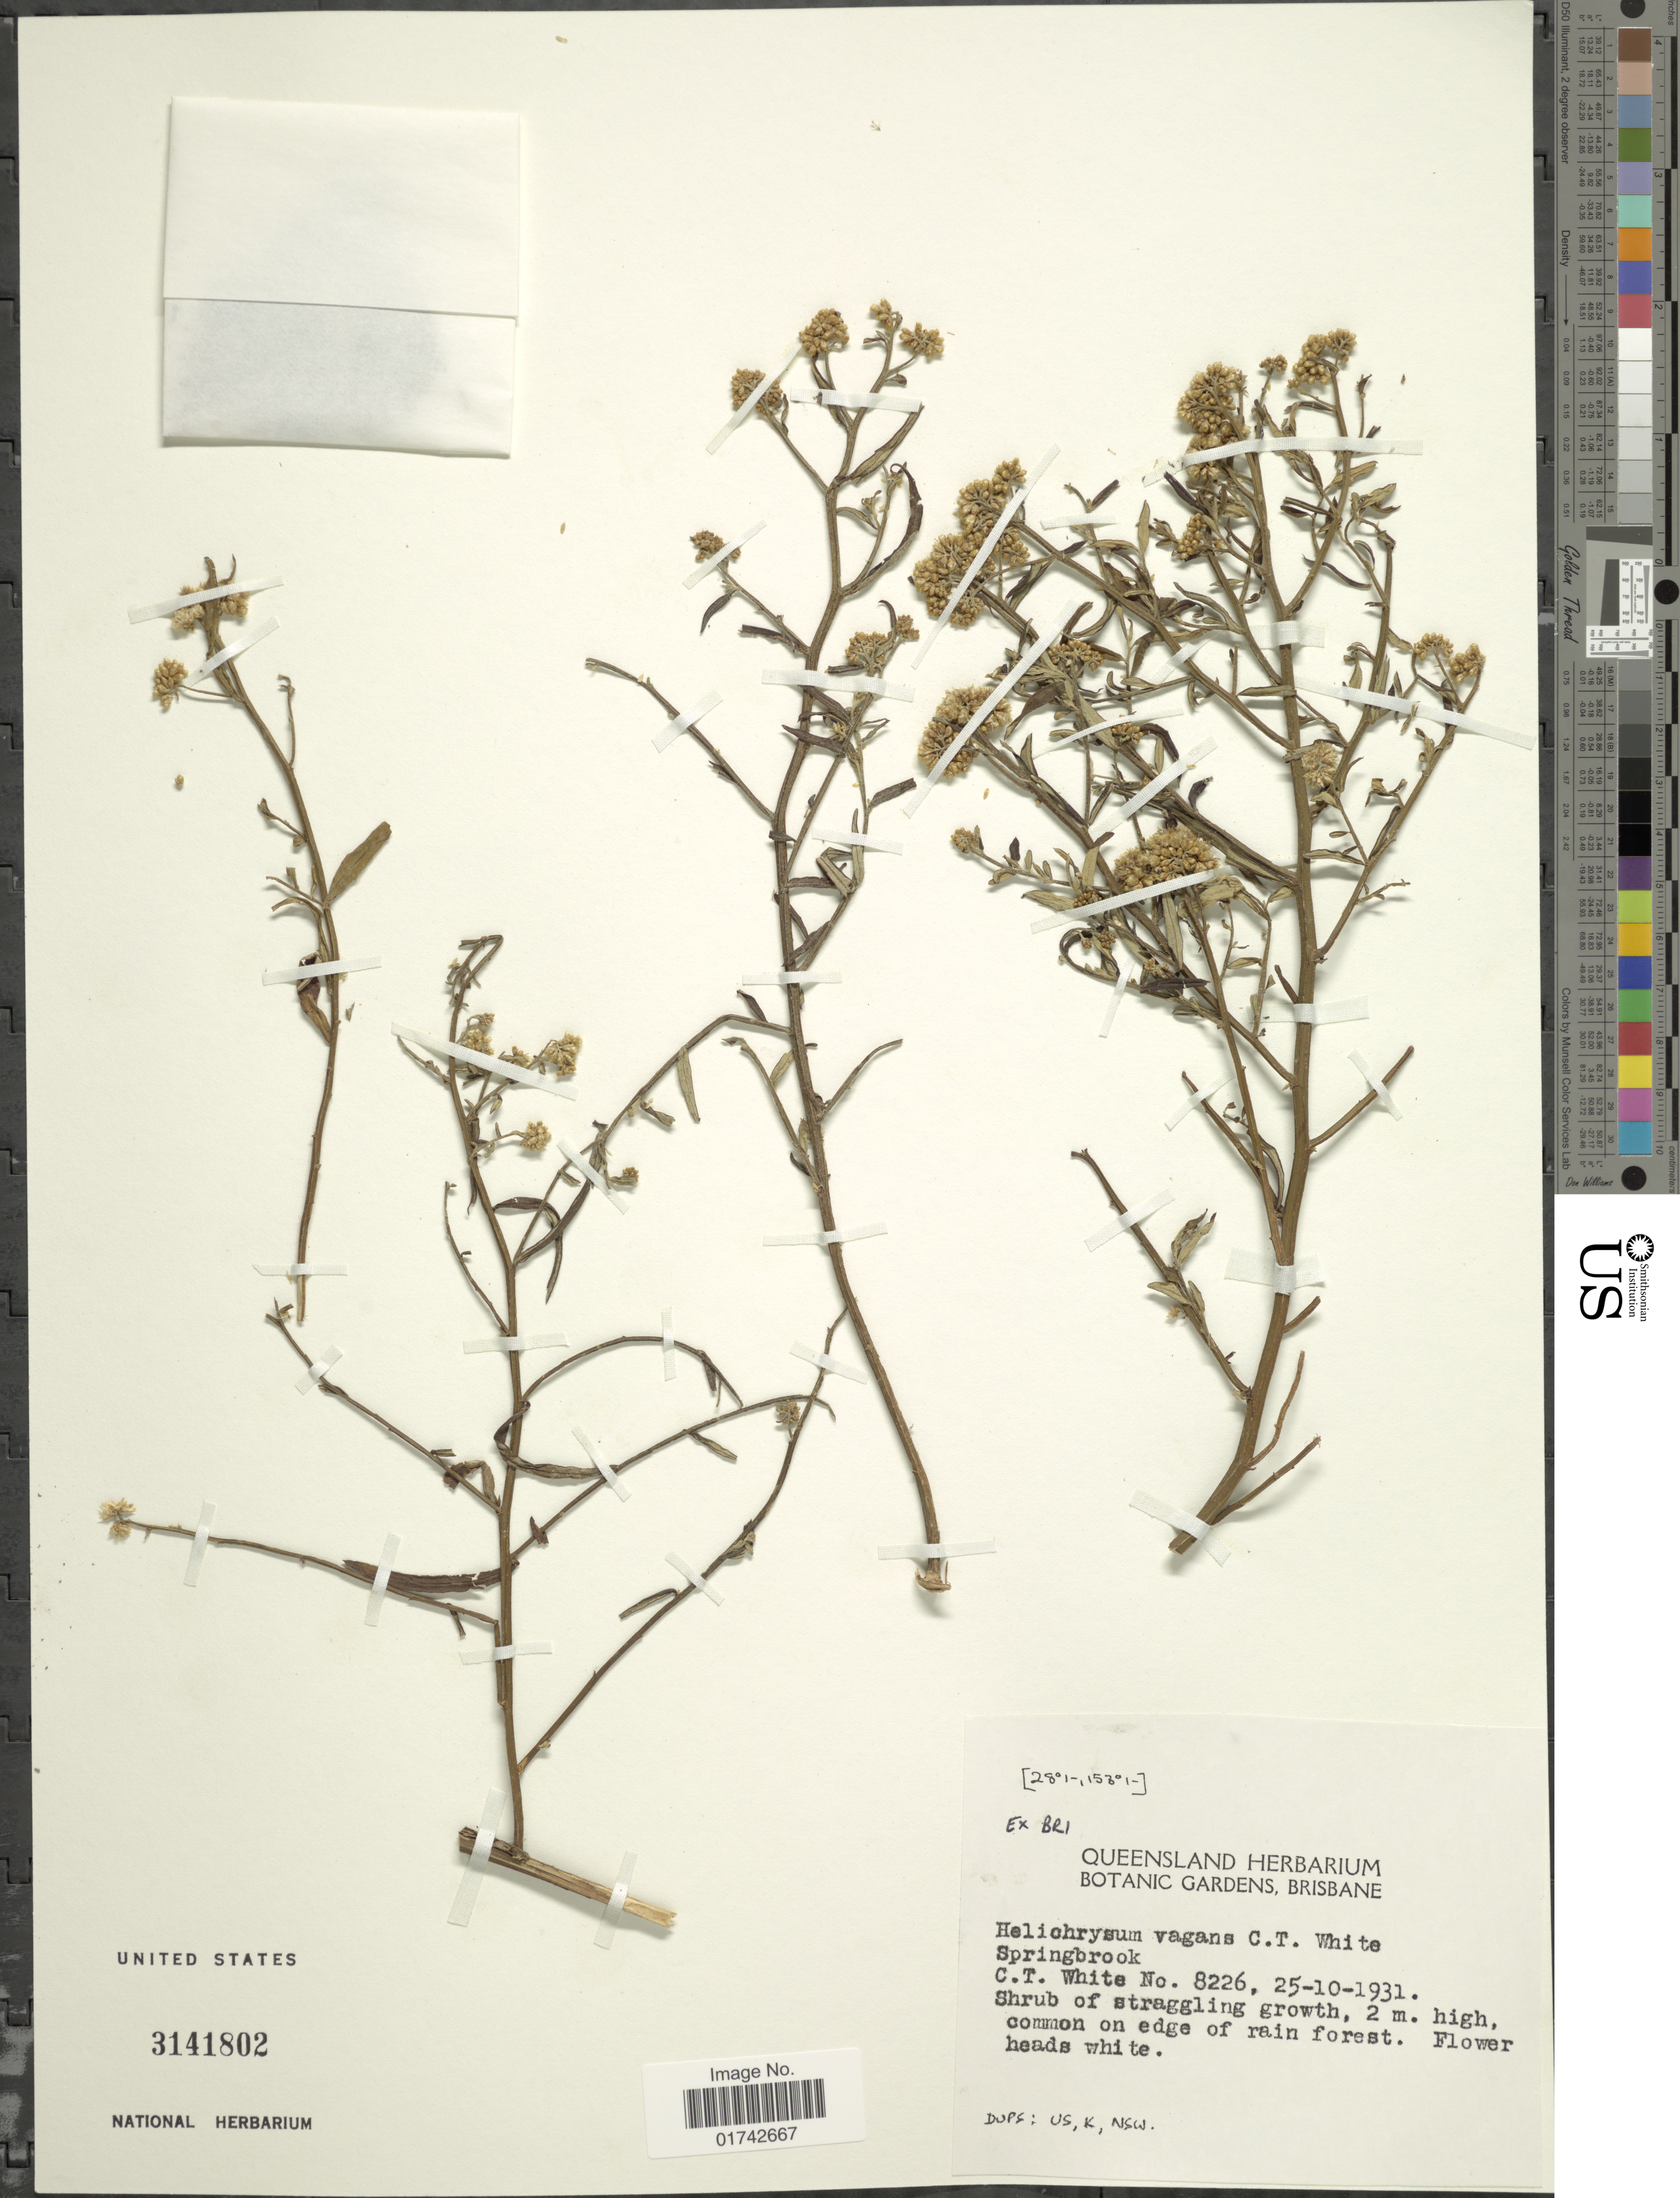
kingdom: Plantae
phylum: Tracheophyta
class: Magnoliopsida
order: Asterales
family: Asteraceae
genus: Helichrysum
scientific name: Helichrysum vagans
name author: C.T. White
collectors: C. T. White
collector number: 8226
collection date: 1931-10-25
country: Australia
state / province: Queensland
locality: Springbrook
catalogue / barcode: US 3141802